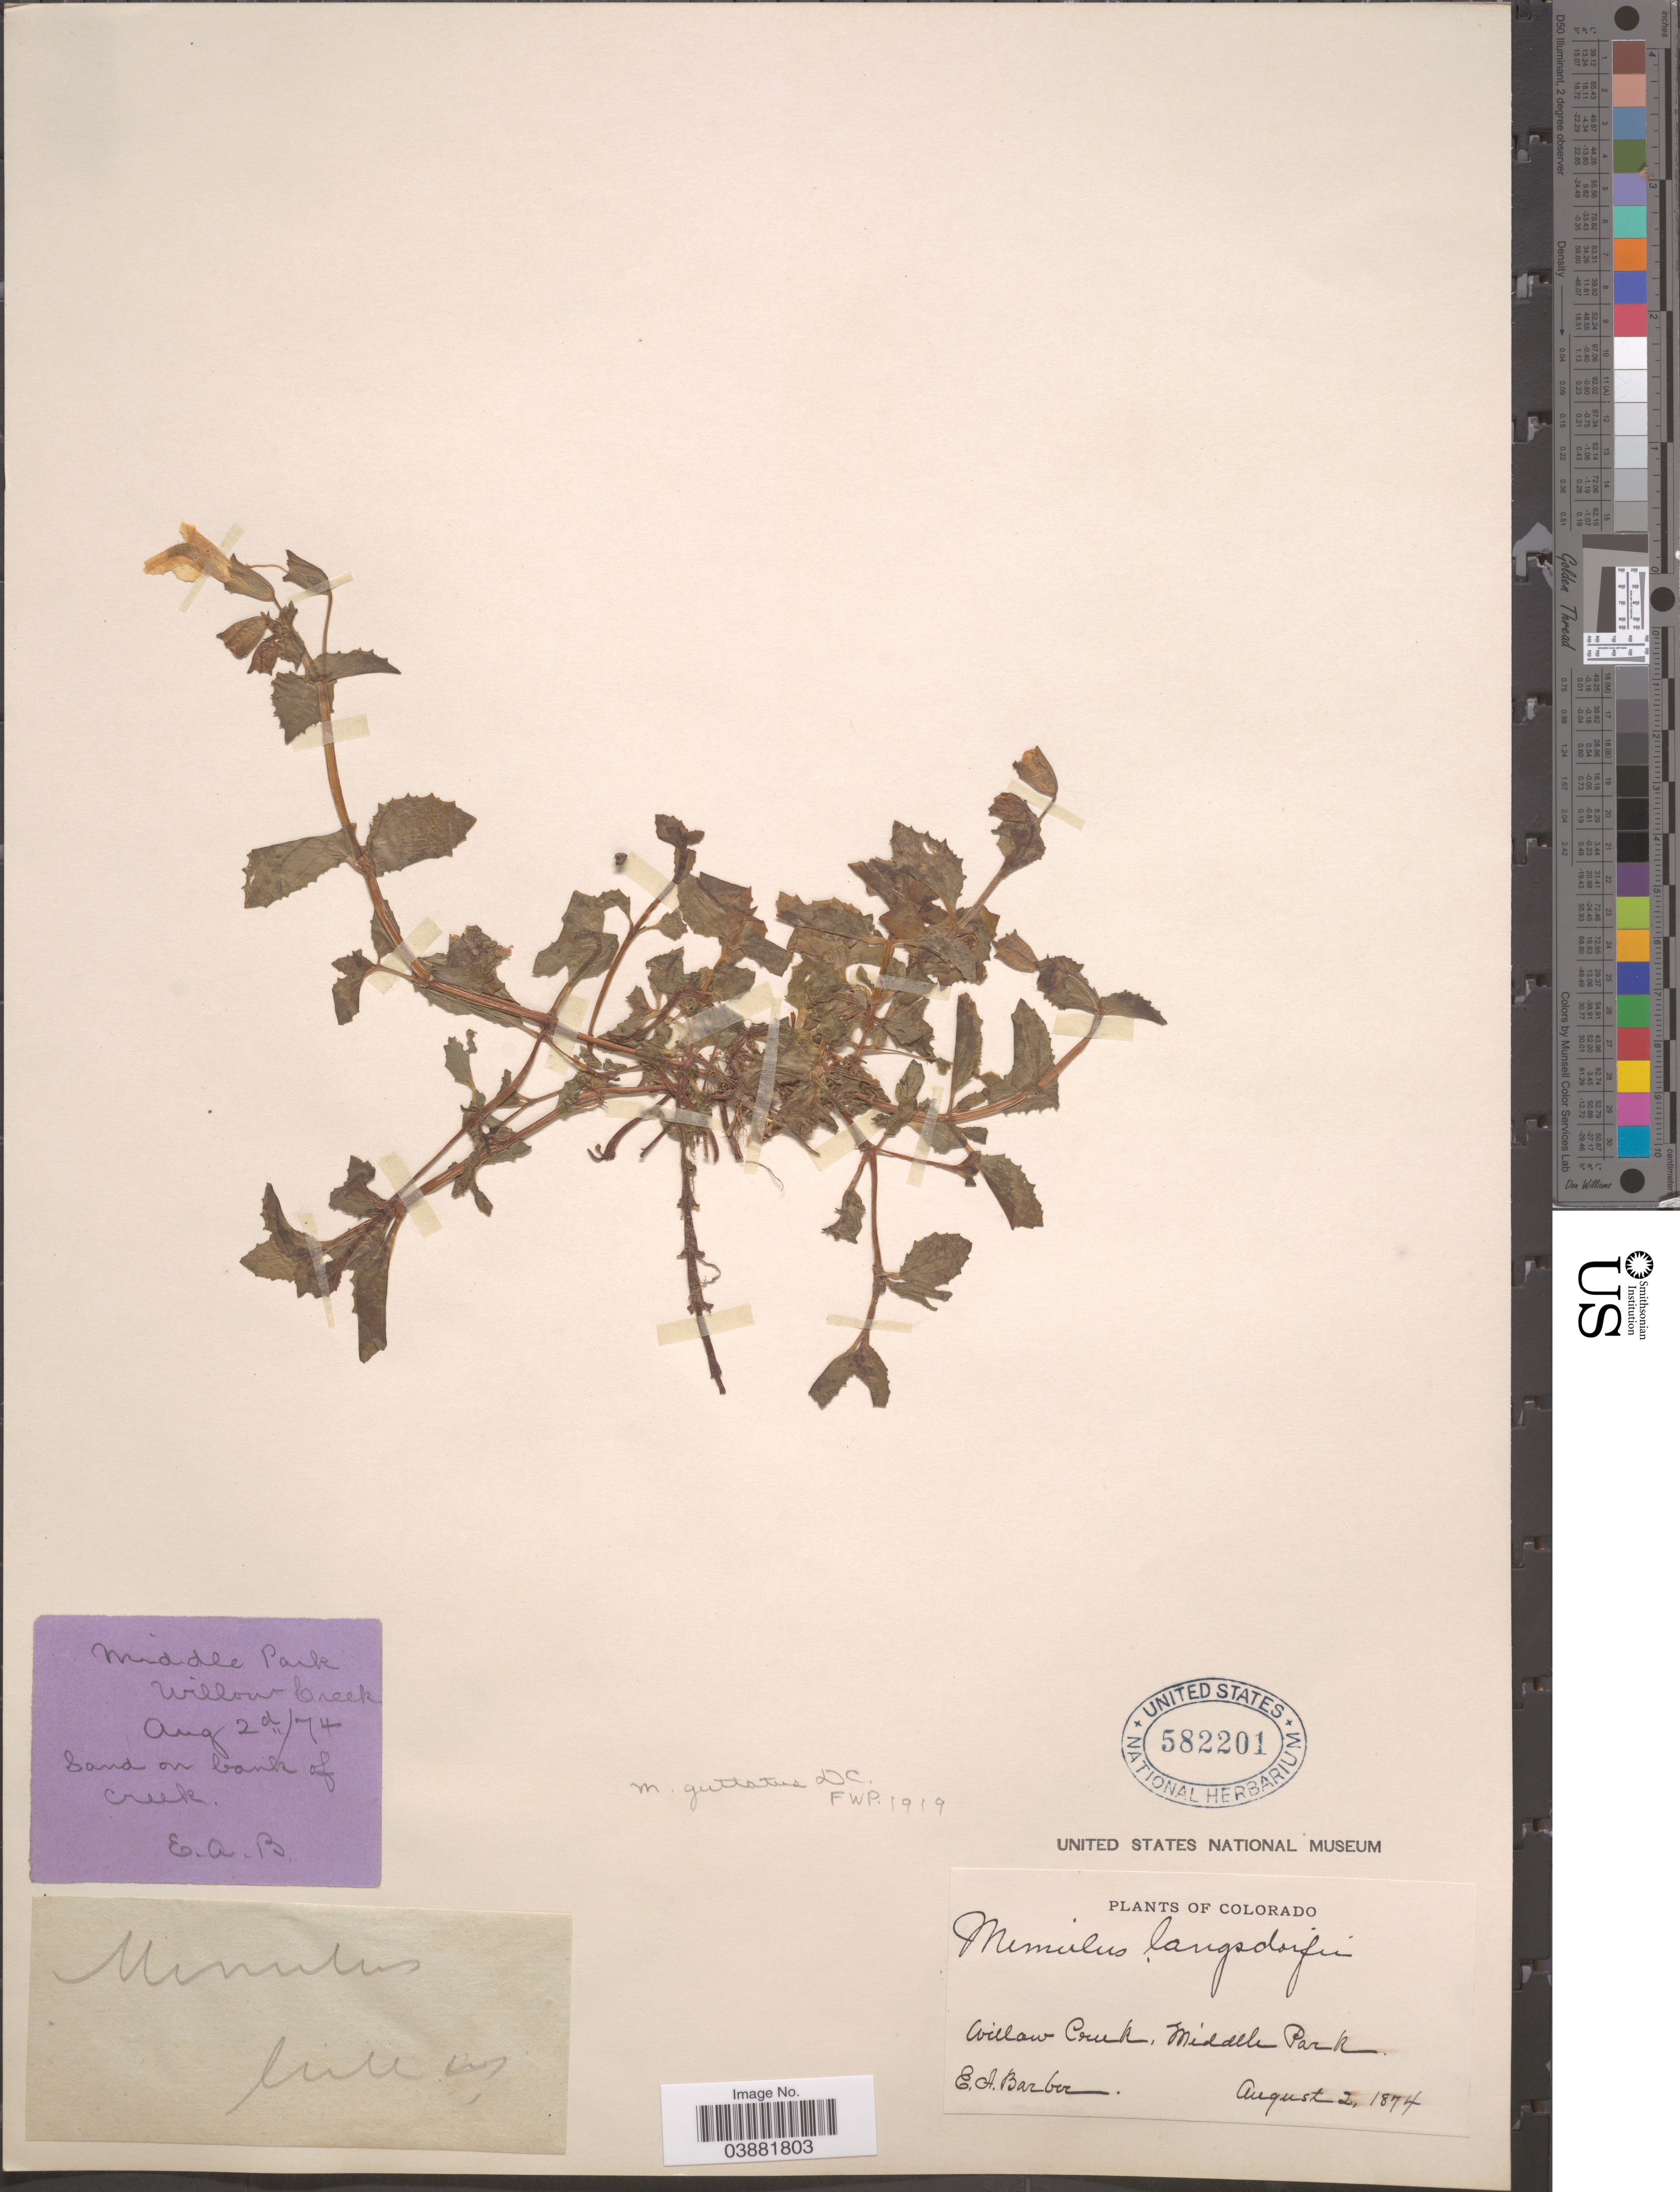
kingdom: Plantae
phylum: Tracheophyta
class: Magnoliopsida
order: Lamiales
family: Phrymaceae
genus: Mimulus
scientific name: Mimulus guttatus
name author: DC.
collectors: E. Barber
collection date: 1874-08-02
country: United States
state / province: Colorado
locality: Willow Creek, Middle Park.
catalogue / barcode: US 582201